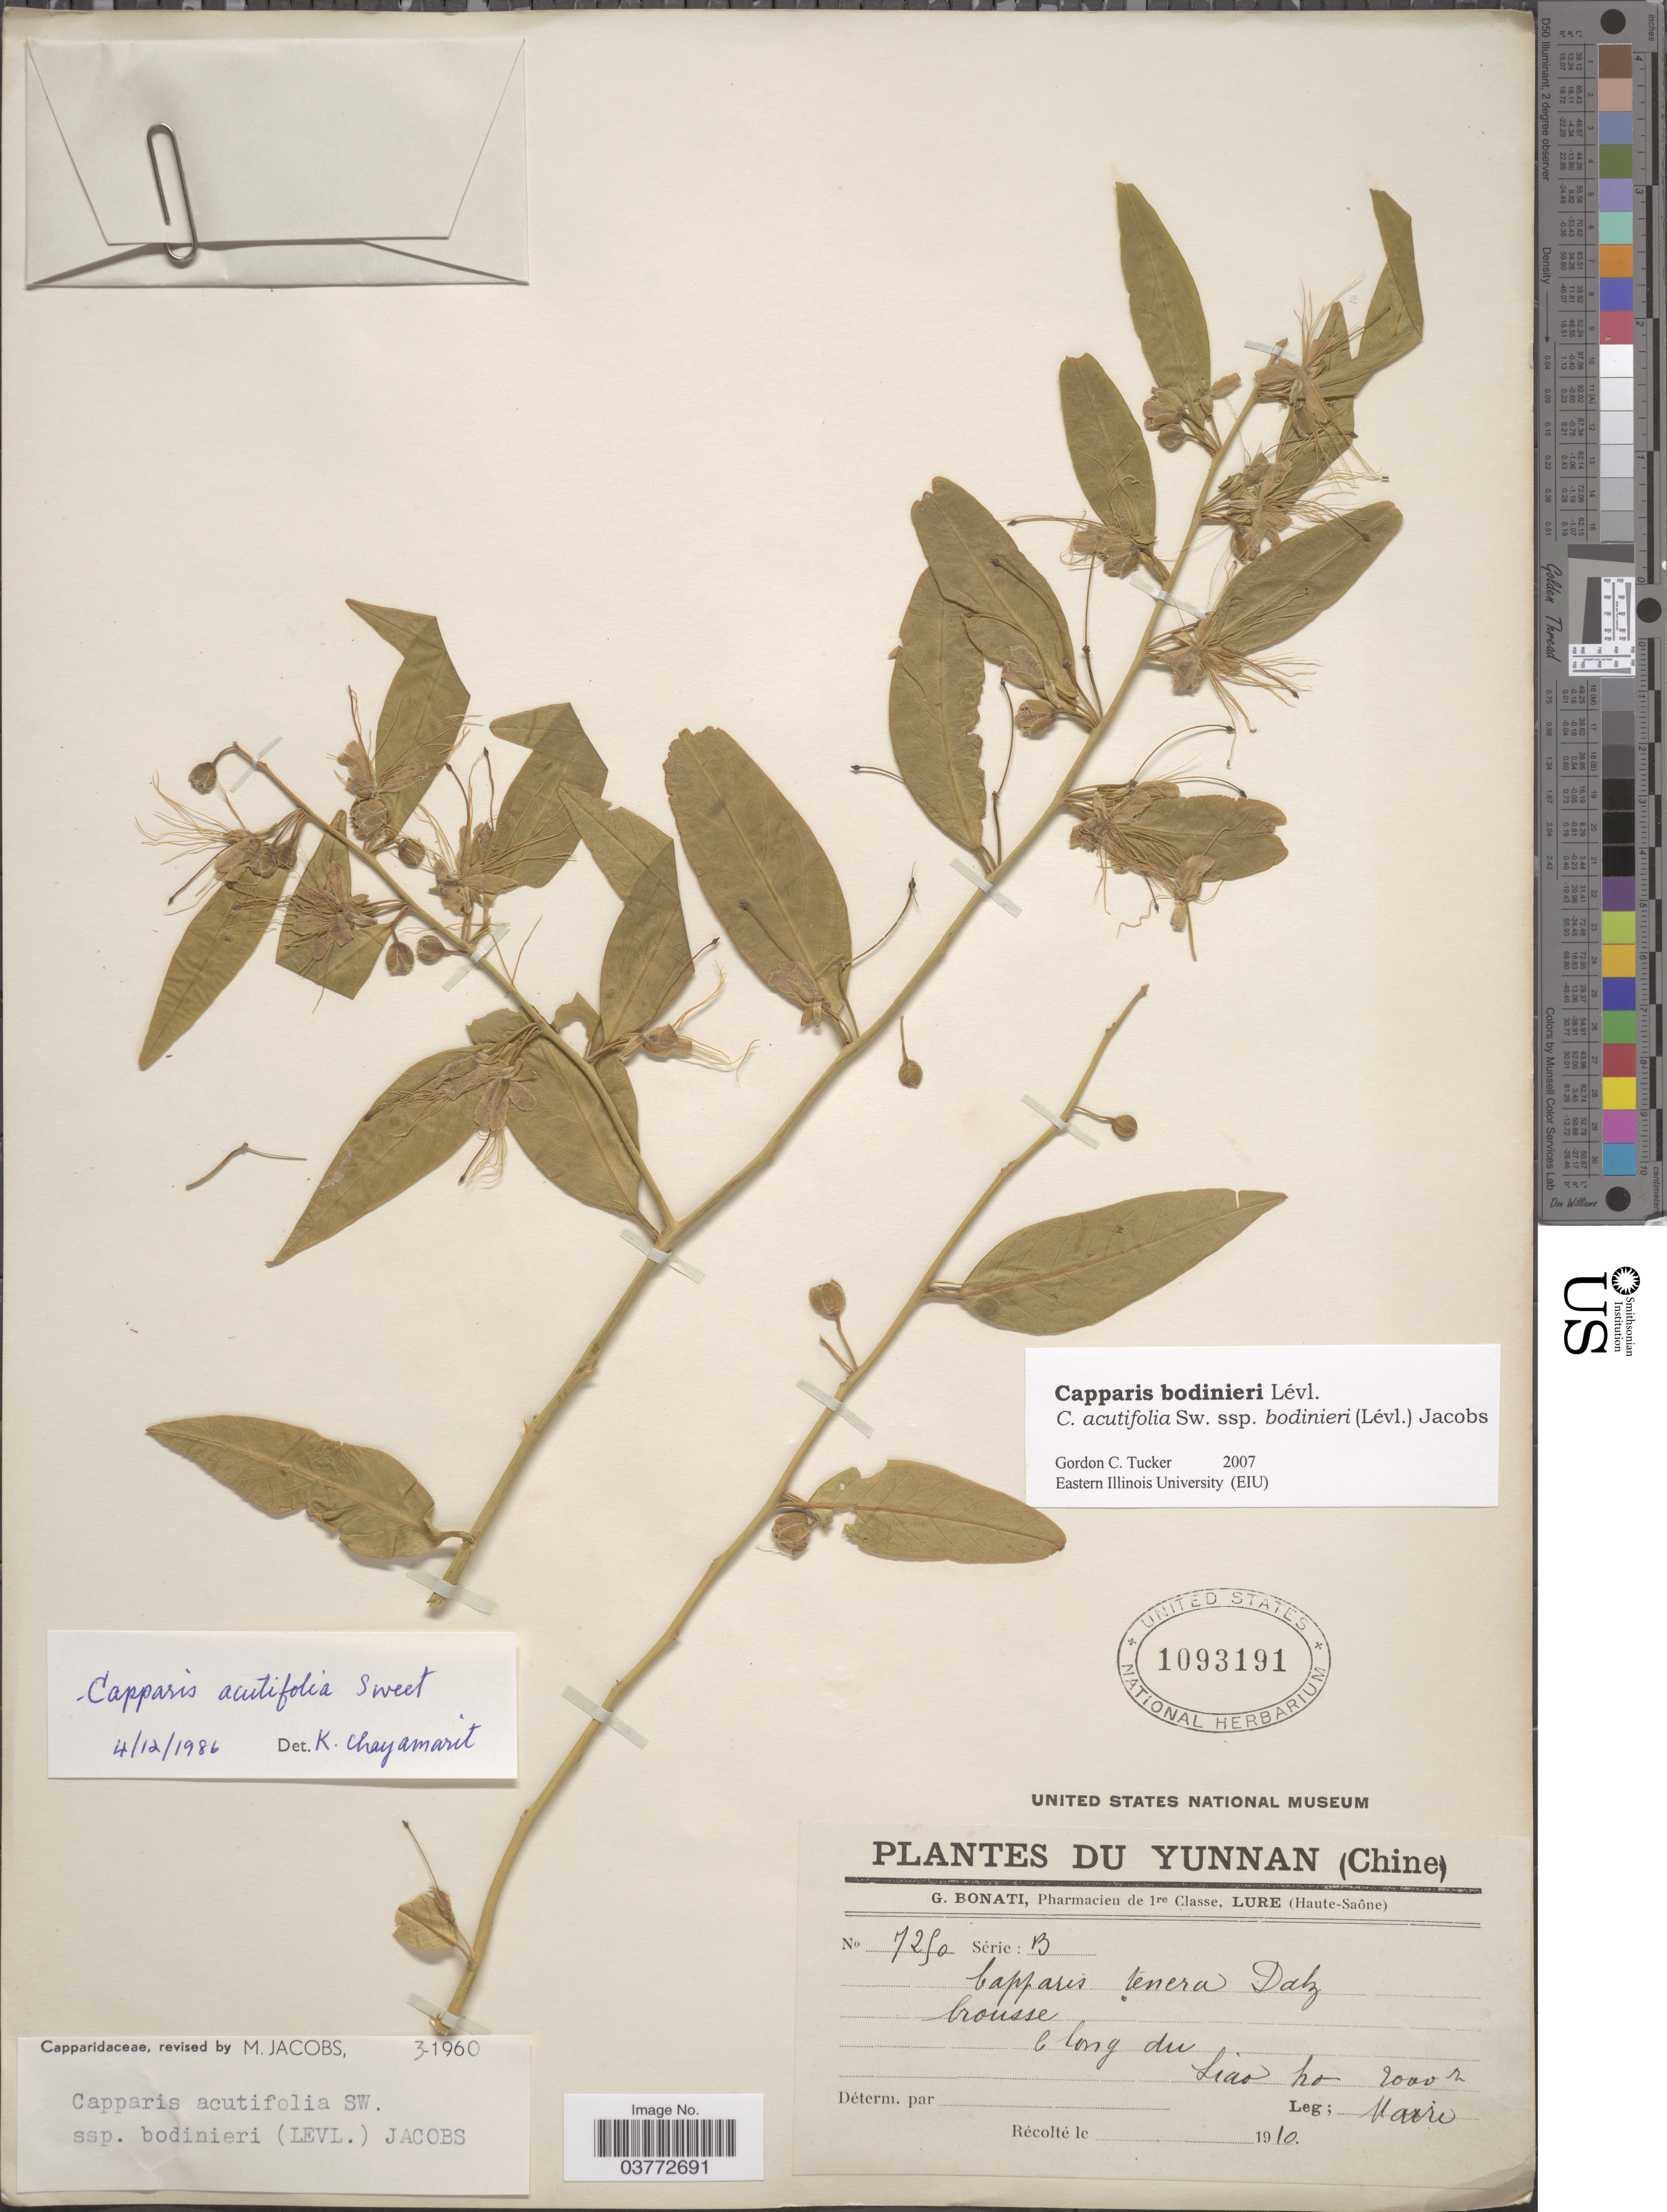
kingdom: Plantae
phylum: Tracheophyta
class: Magnoliopsida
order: Brassicales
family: Capparaceae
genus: Capparis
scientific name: Capparis bodinieri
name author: H. Lév.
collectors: Maire, --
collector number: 7250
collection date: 1910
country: China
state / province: Yunnan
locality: Brousse le long du Liao [interpreted] ho [interpreted].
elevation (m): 2000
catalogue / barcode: US 1093191